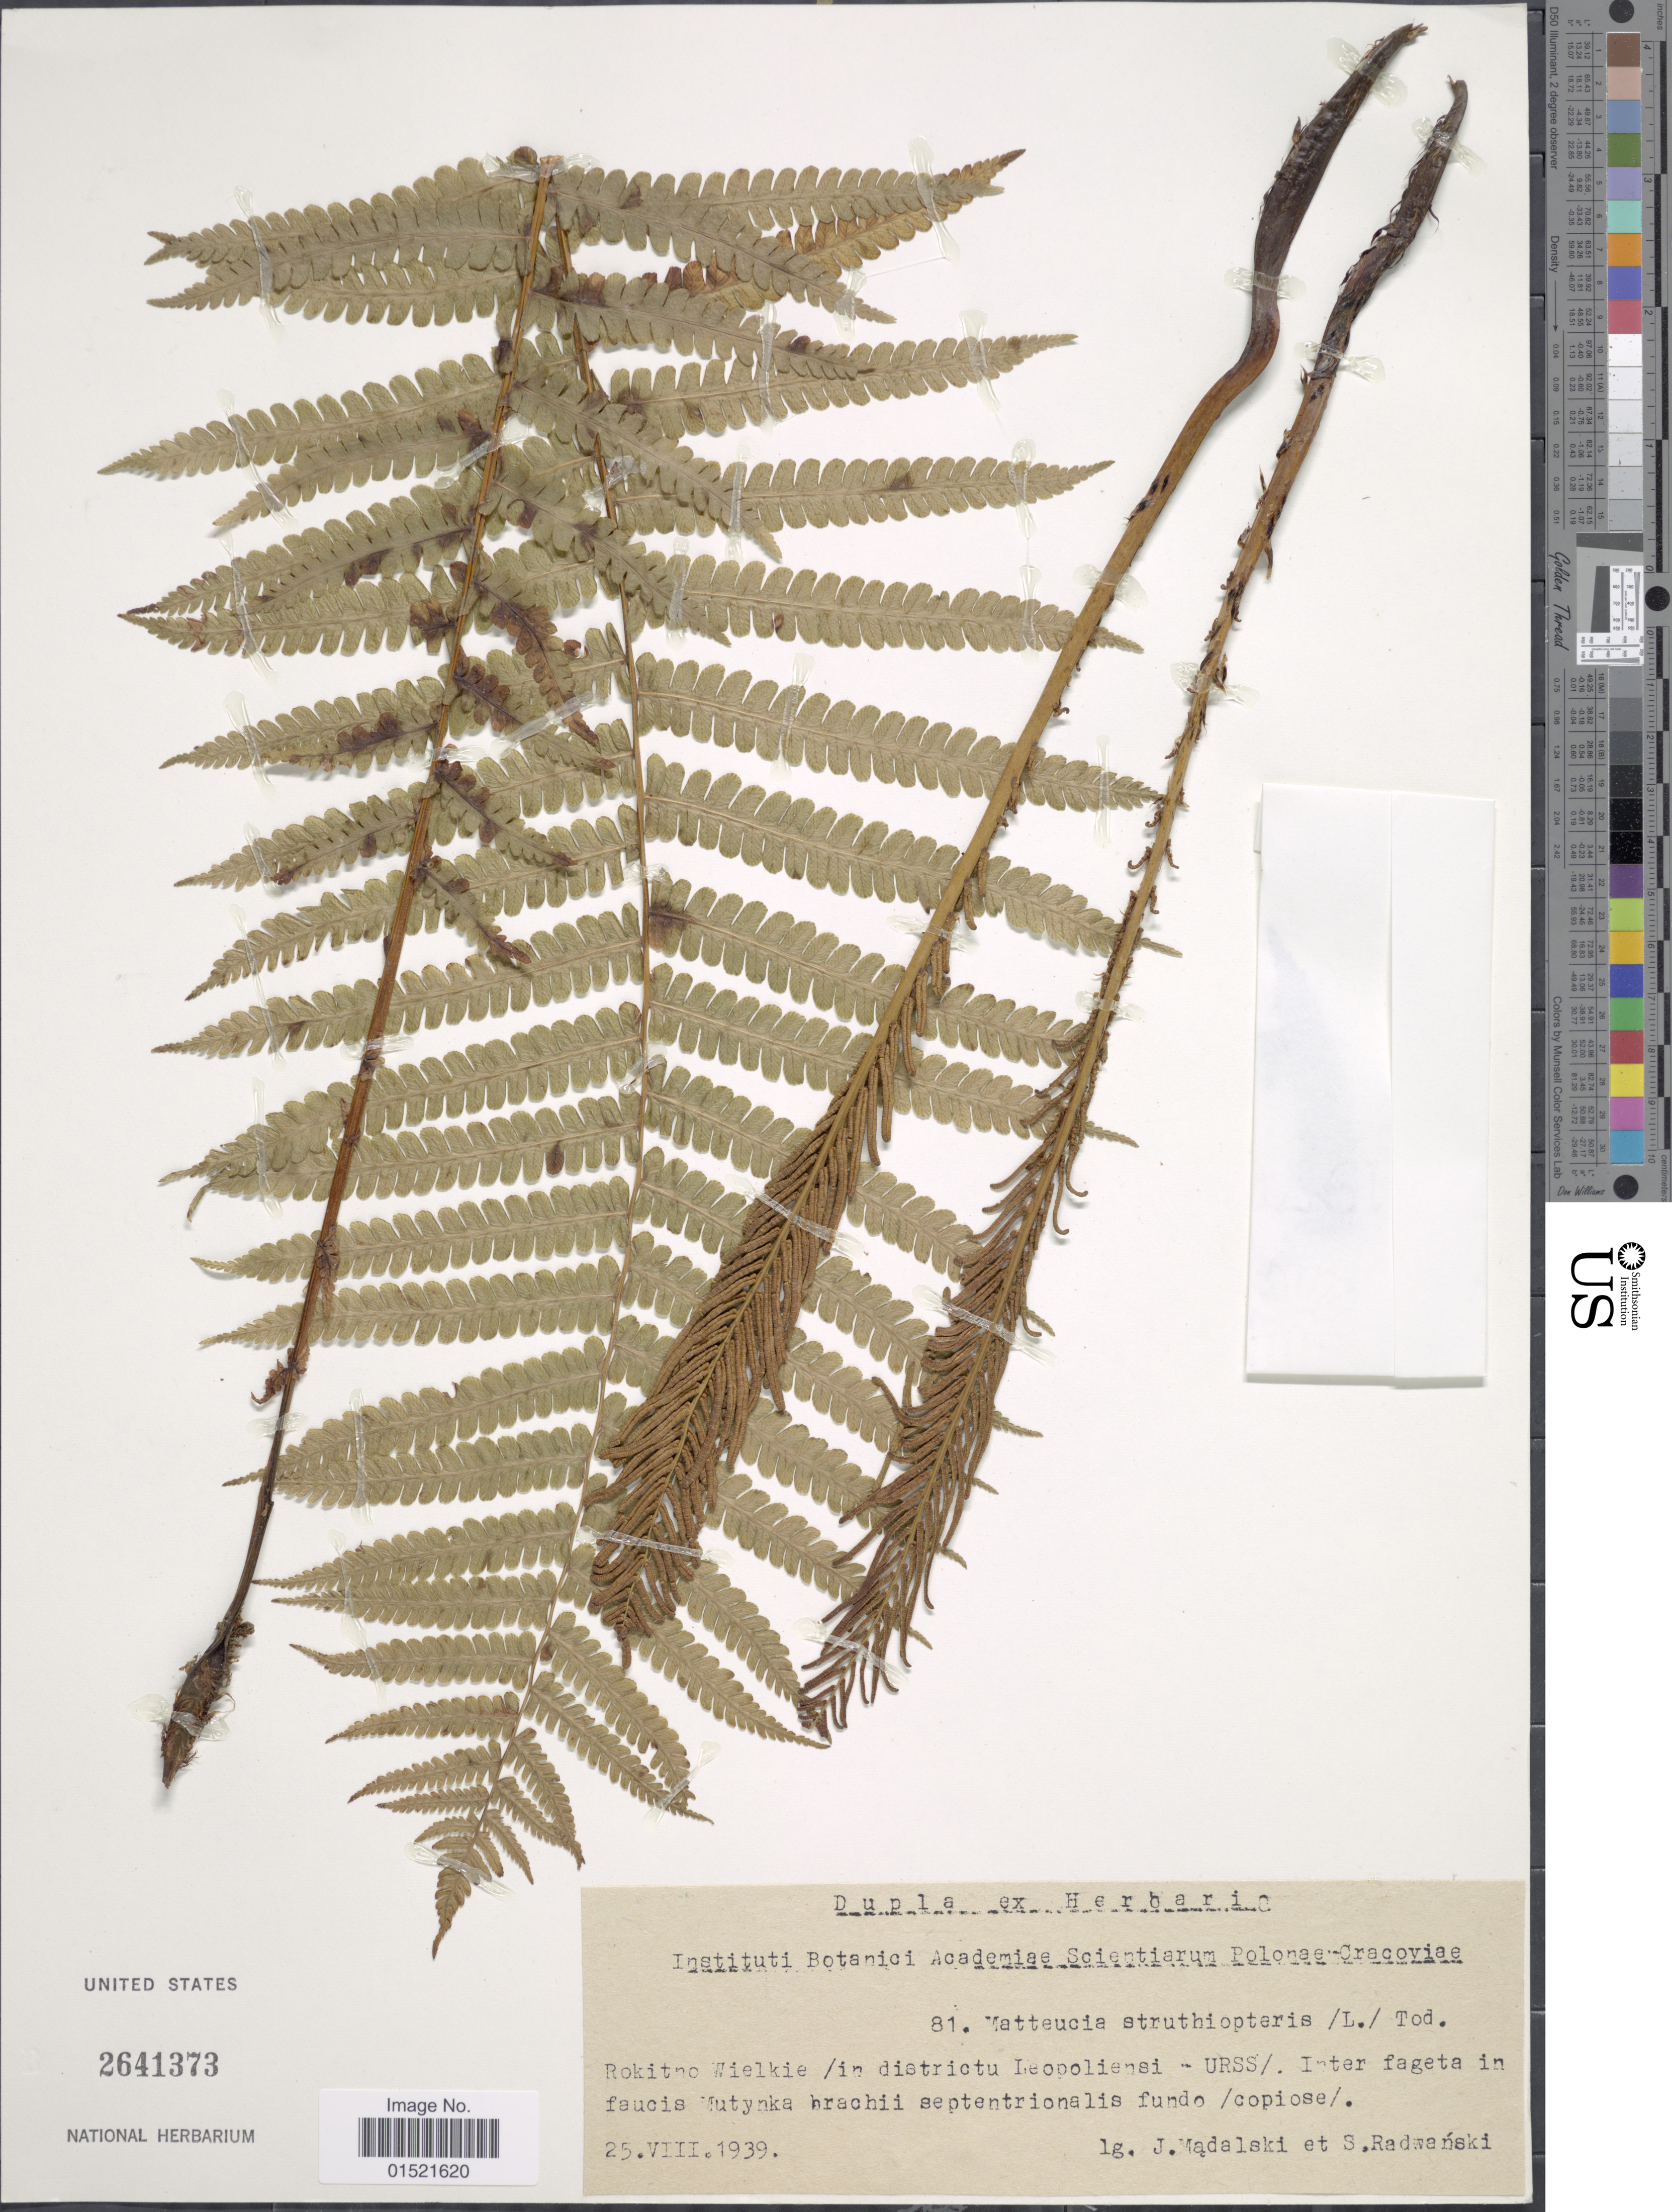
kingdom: Plantae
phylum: Tracheophyta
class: Polypodiopsida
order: Polypodiales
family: Onocleaceae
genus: Matteuccia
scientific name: Matteuccia struthiopteris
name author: (L.) Tod.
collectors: J. Madalski & S. Radwanski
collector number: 81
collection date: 1939-08-25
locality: Rokitno Wielkie, in districtu Leopoliensi, URSS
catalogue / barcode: US 2641373